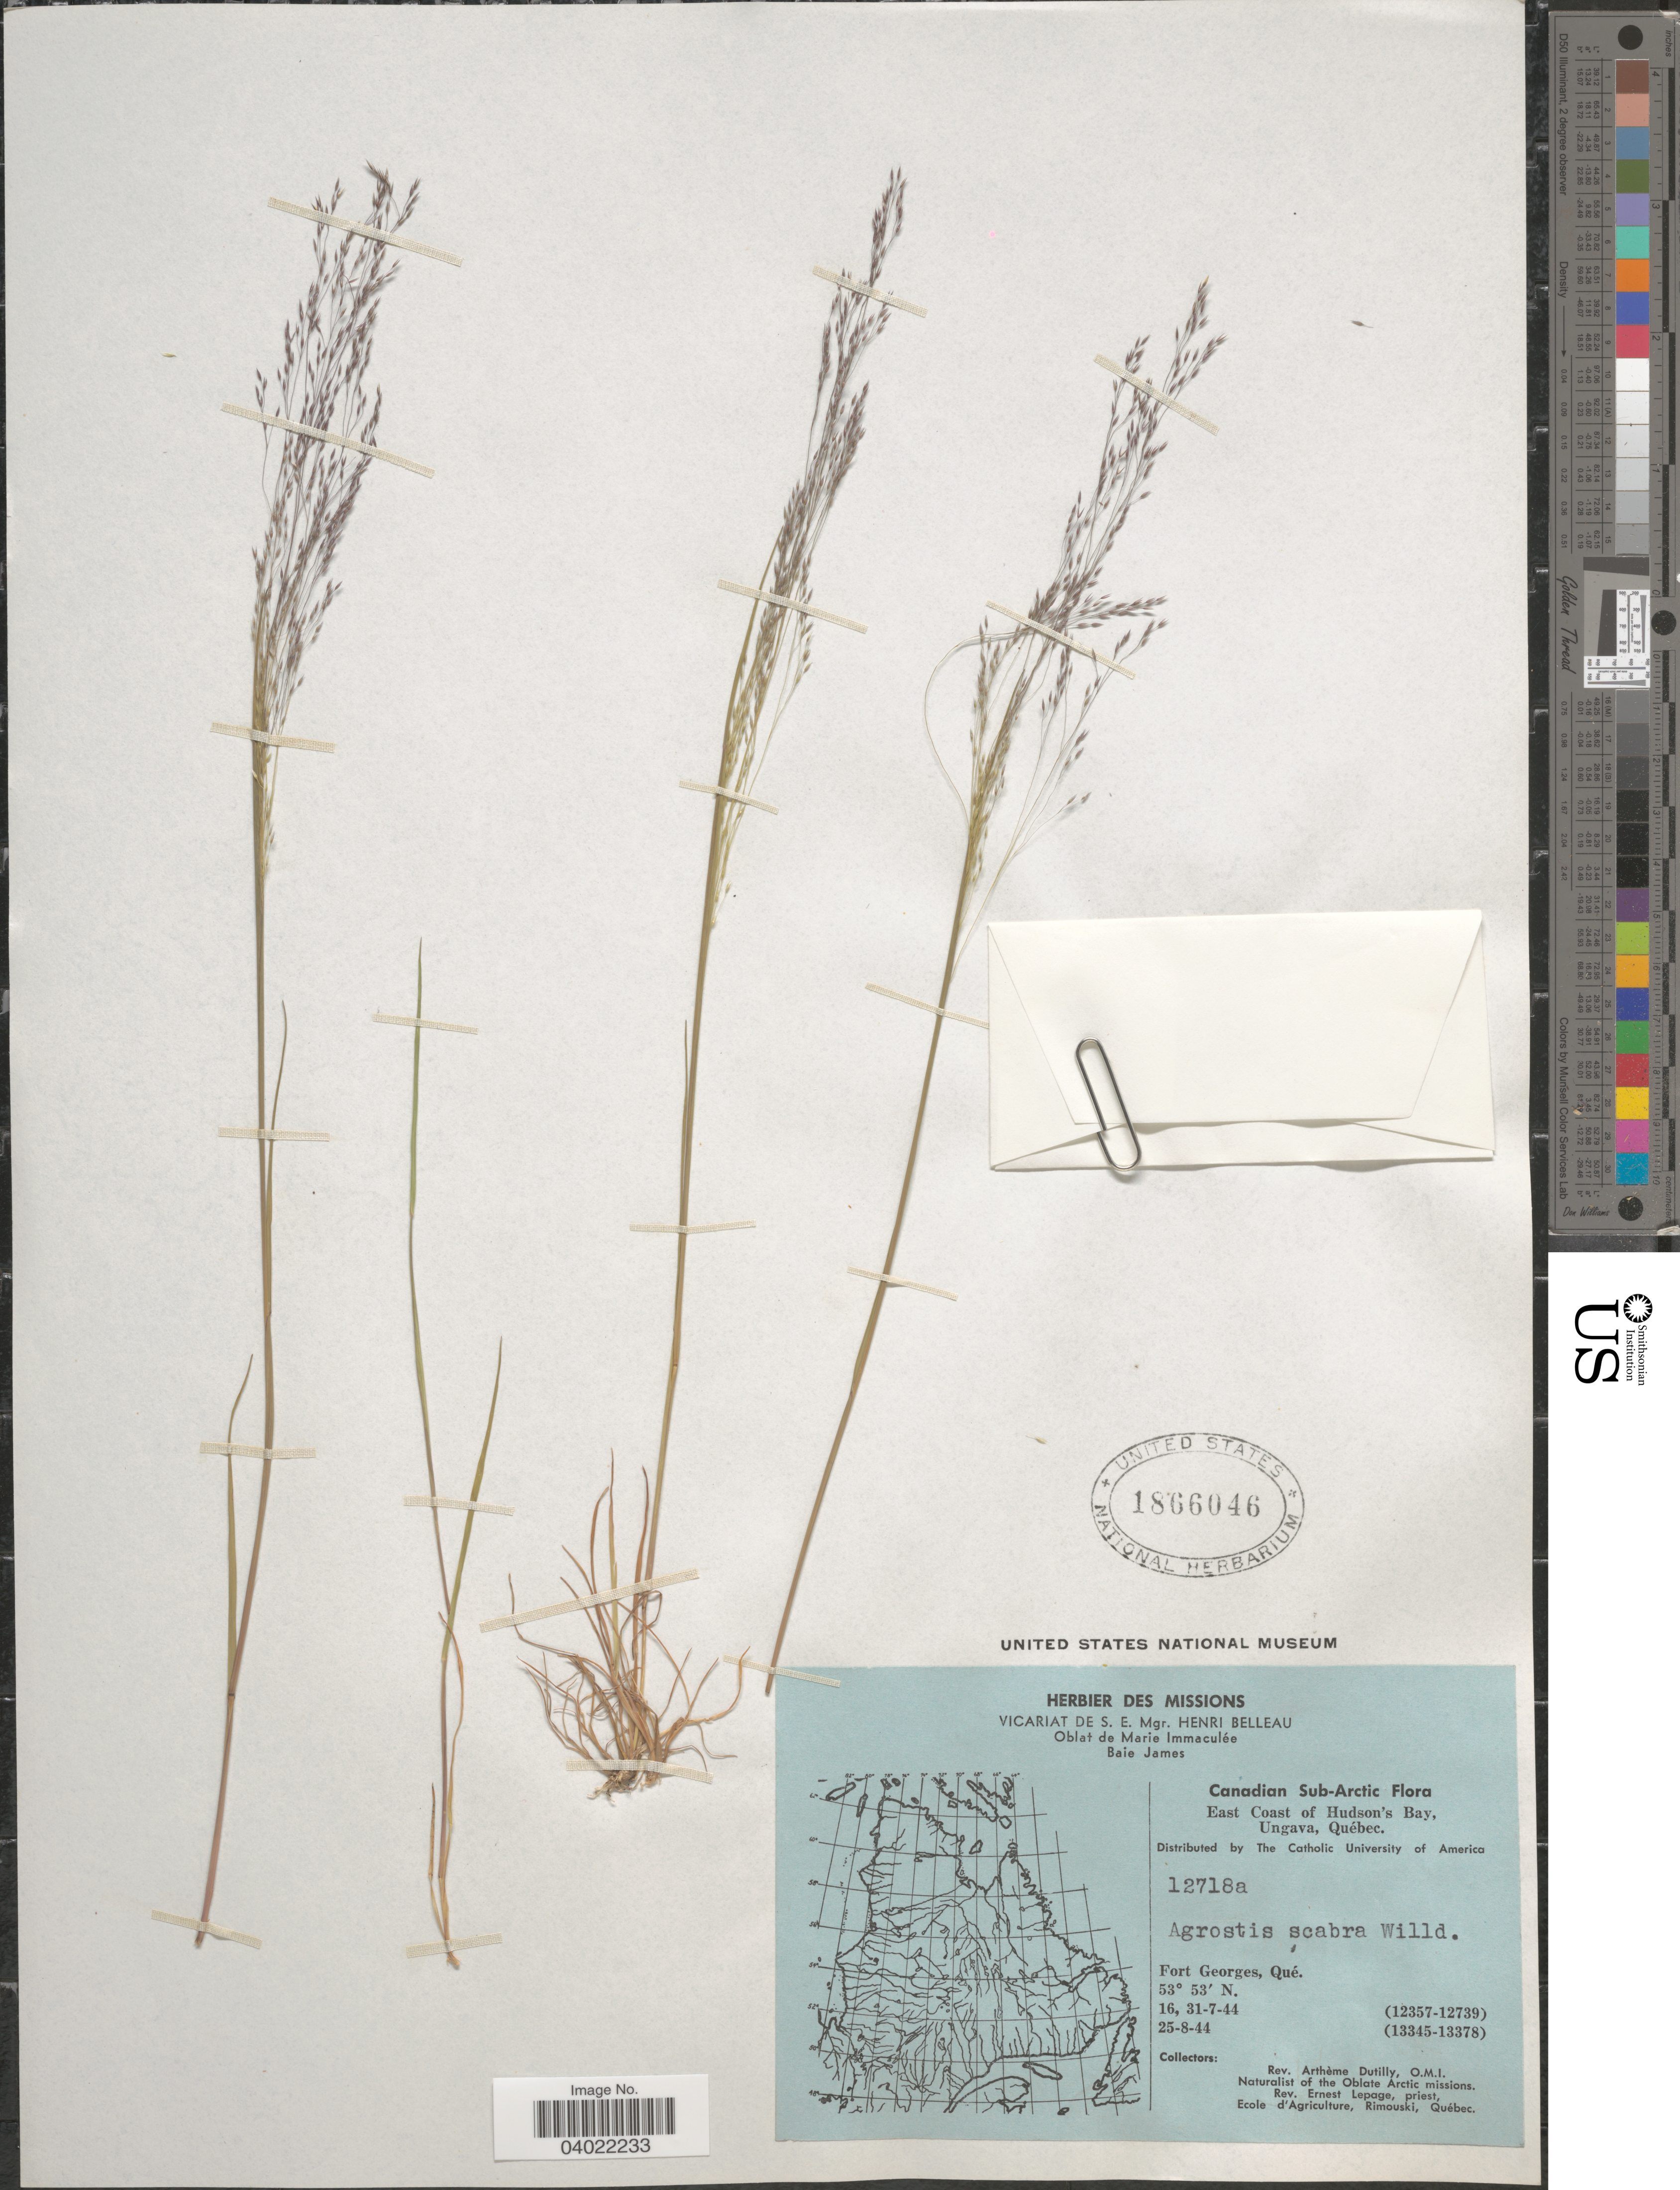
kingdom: Plantae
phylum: Tracheophyta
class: Liliopsida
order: Poales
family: Poaceae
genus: Agrostis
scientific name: Agrostis scabra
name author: Willd.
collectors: A. Dutilly & E. Lepage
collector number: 12718a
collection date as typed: Transcribed d/m/y: 16/7/44 to 25/8/44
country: Canada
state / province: Quebec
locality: Canadian Sub-Arctic. East Coast of Hudson's Bay, Ungava. Fort Georges.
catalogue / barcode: US 1866046